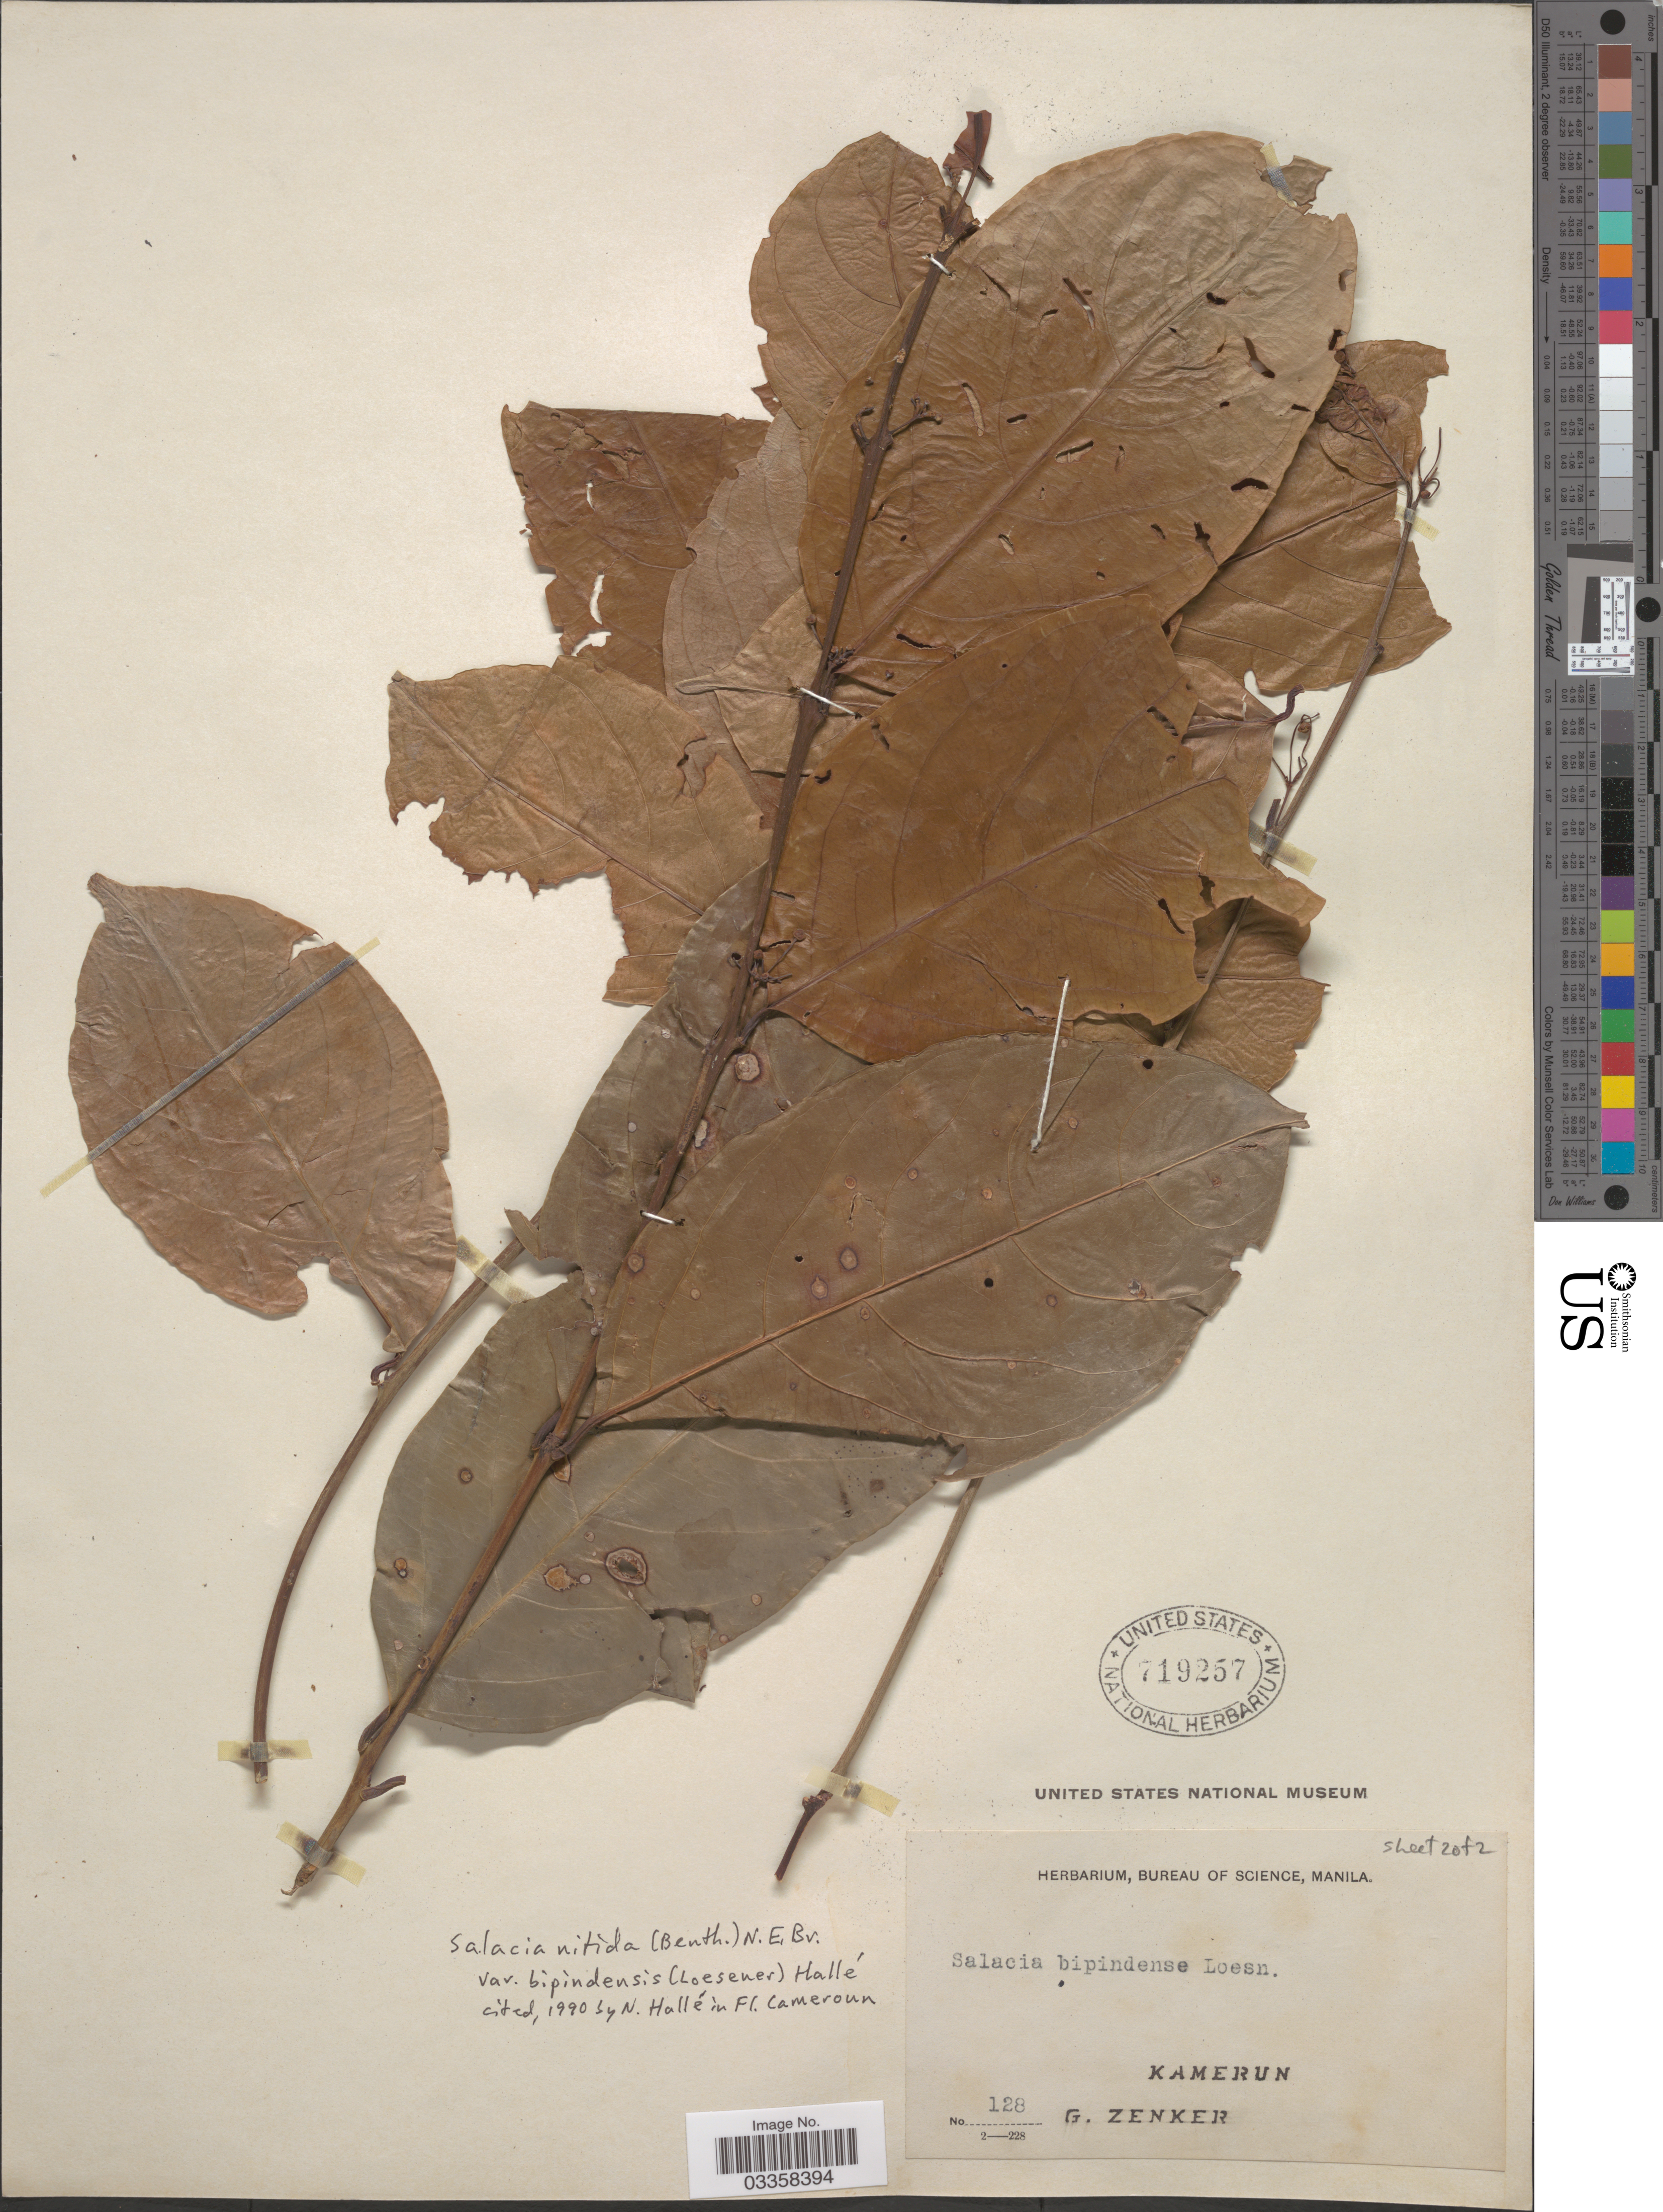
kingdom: Plantae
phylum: Tracheophyta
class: Magnoliopsida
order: Celastrales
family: Celastraceae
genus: Salacia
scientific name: Salacia nitida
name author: (Benth.) N.E. Br.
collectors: G. A. Zenker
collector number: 128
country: Cameroon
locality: Kamerun.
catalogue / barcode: US 719257